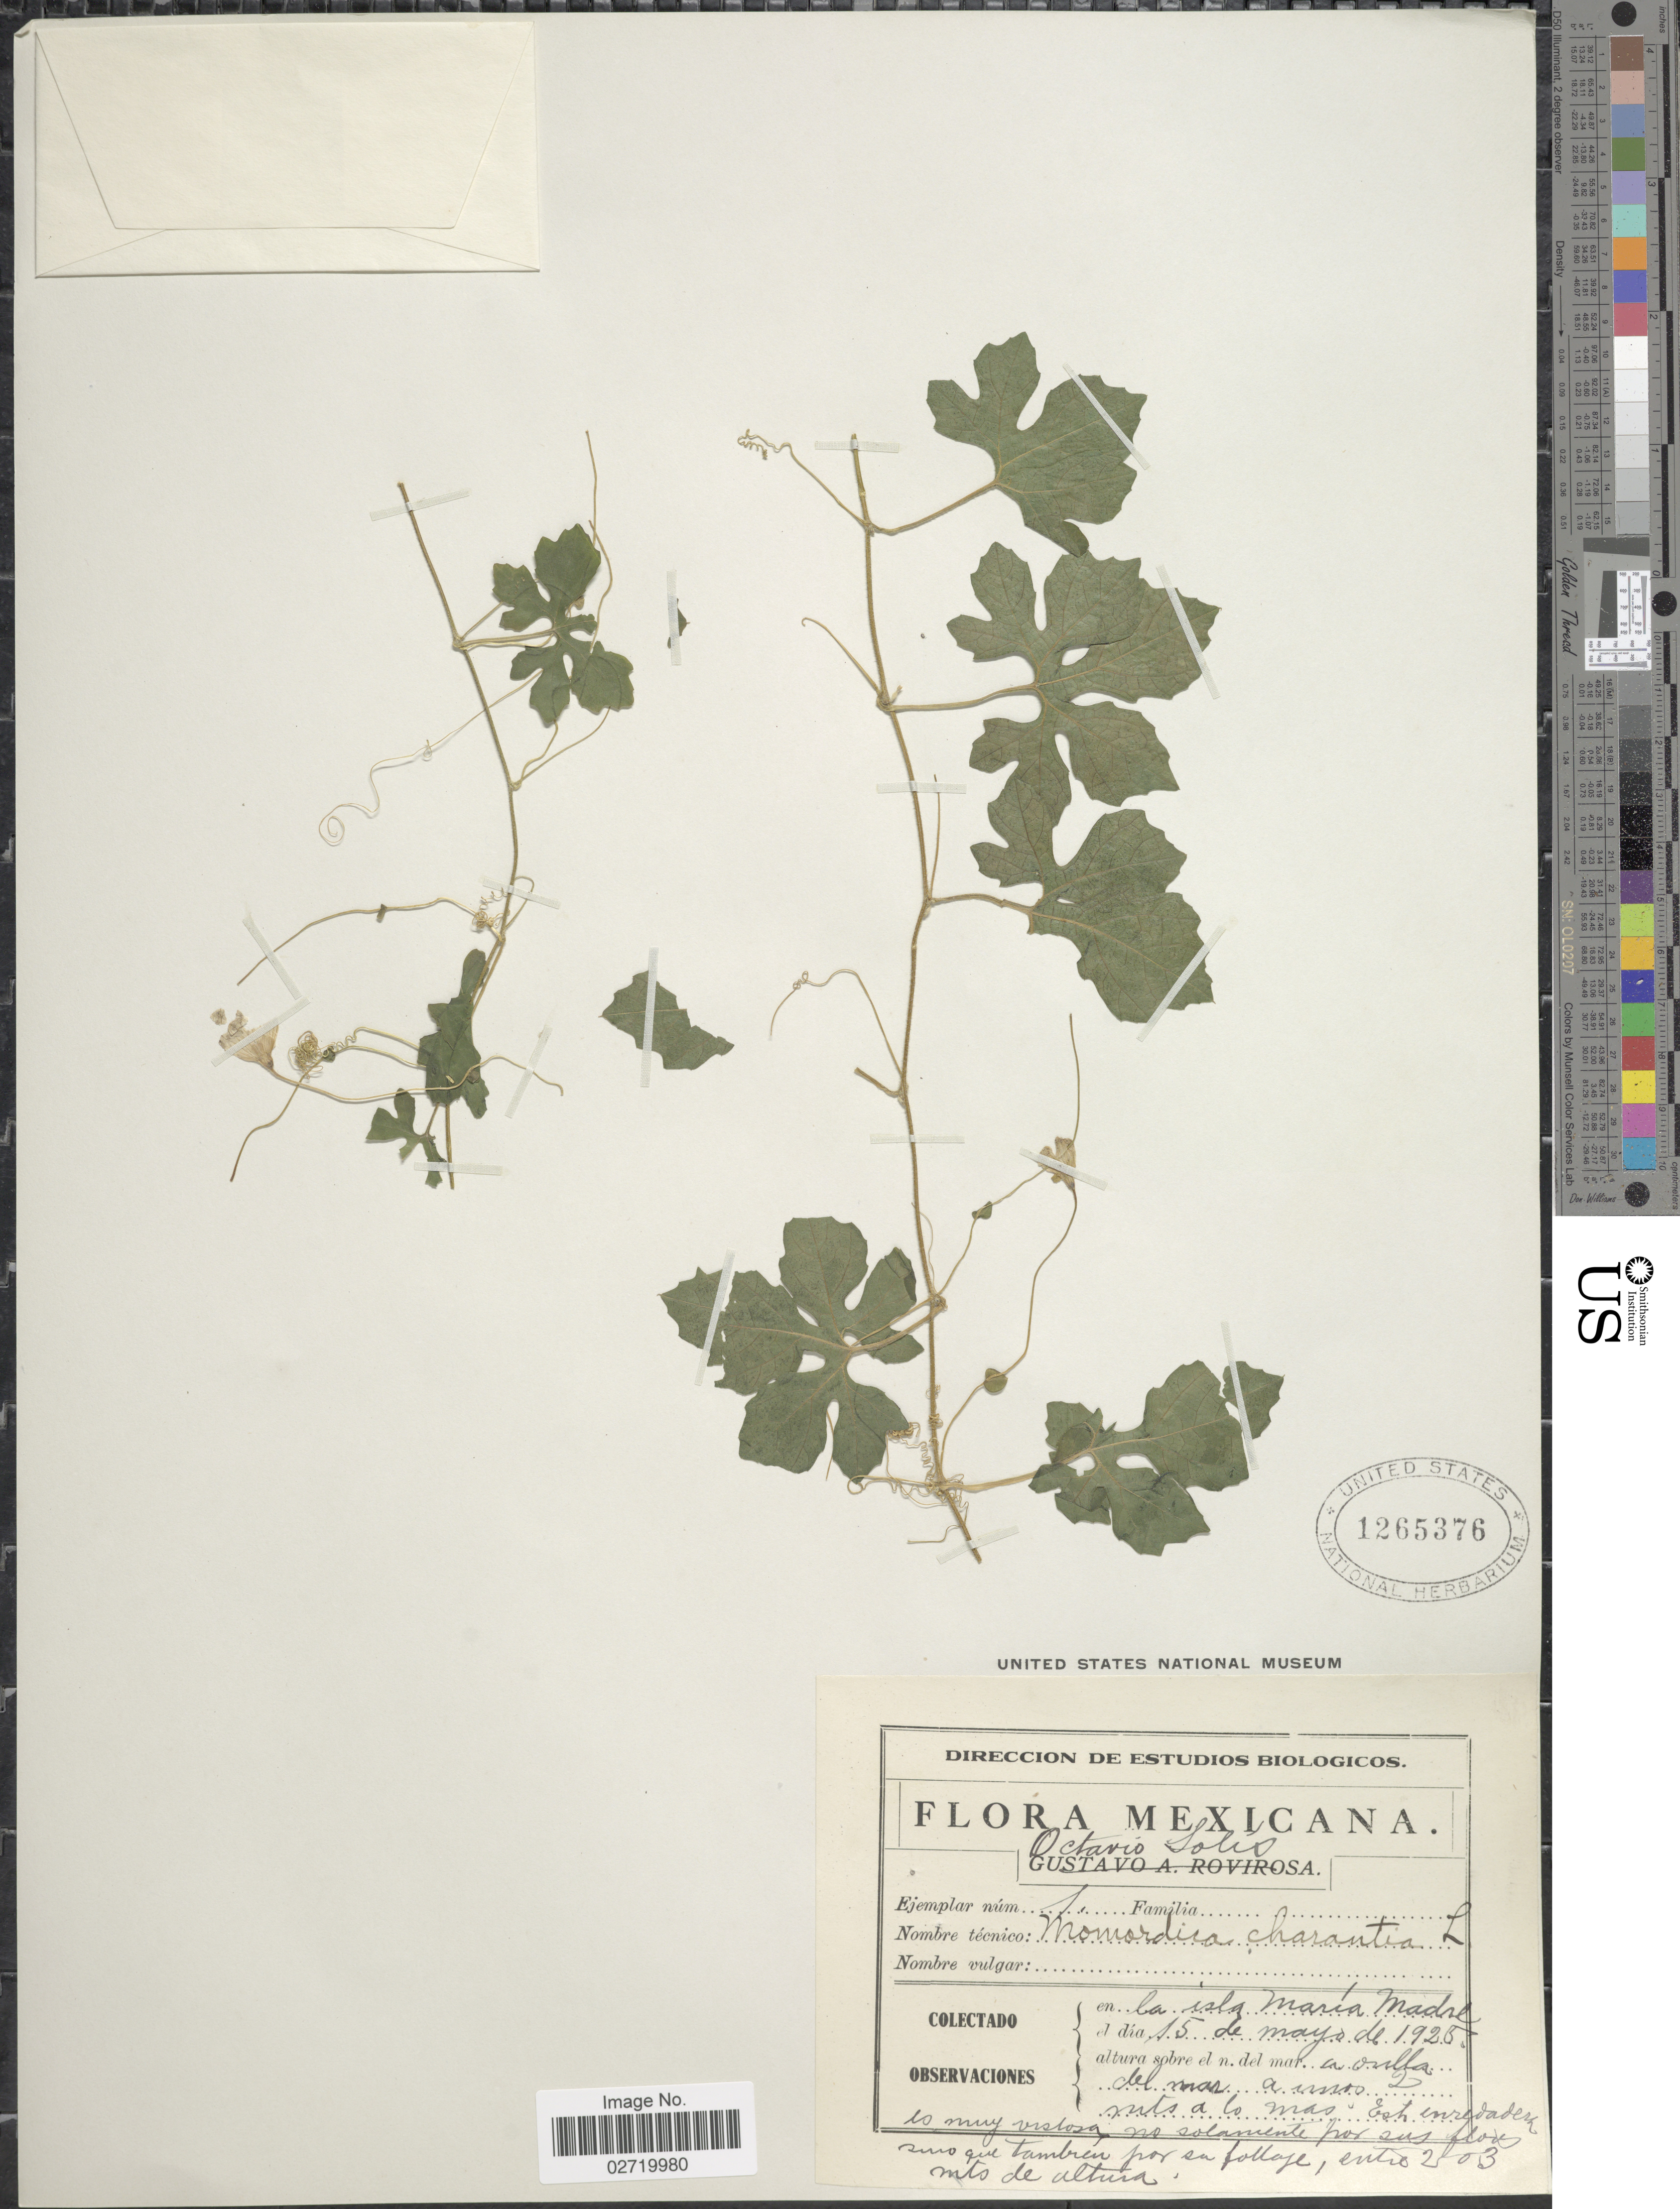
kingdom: Plantae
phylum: Tracheophyta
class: Magnoliopsida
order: Cucurbitales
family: Cucurbitaceae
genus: Momordica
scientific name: Momordica charantia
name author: L.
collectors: O. Solis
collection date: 1925-05-15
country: Mexico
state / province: Nayarit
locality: En la isla María Madre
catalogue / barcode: US 1265376